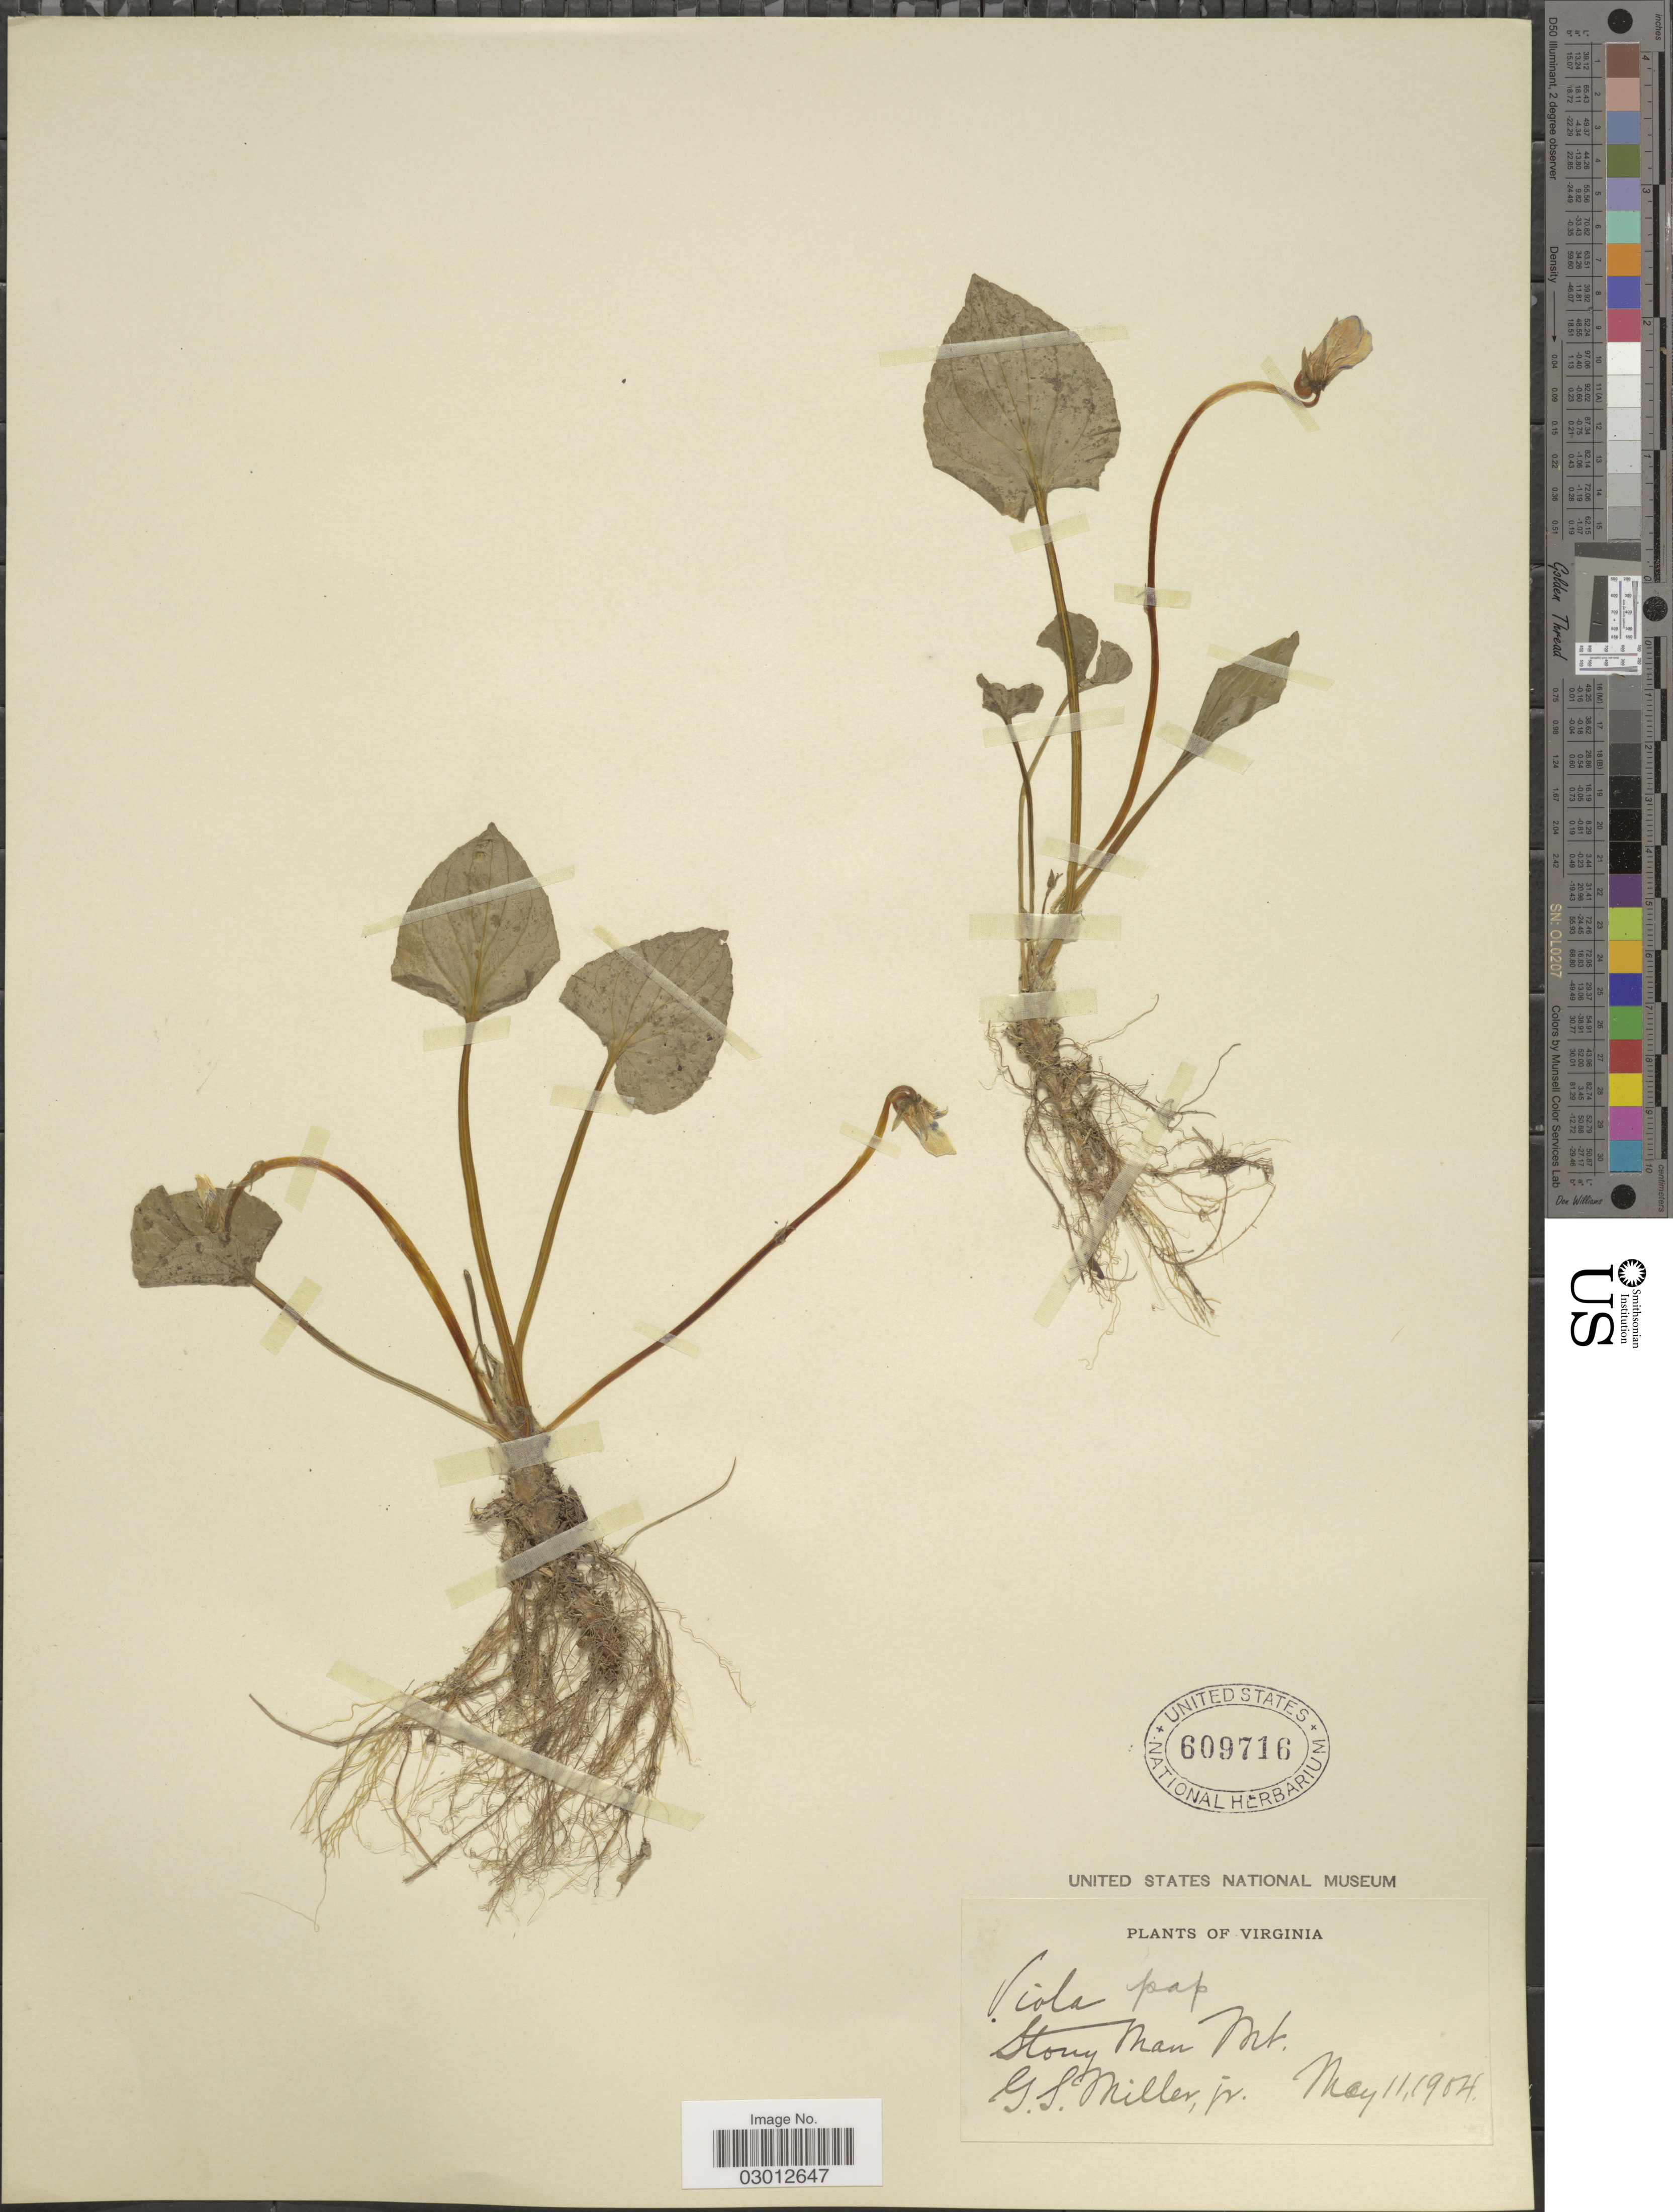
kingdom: Plantae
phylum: Tracheophyta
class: Magnoliopsida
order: Malpighiales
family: Violaceae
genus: Viola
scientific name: Viola papilionacea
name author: Pursh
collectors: G. S. Miller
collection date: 1904-05-11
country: United States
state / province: Virginia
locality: Stony Man Mt.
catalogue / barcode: US 609716